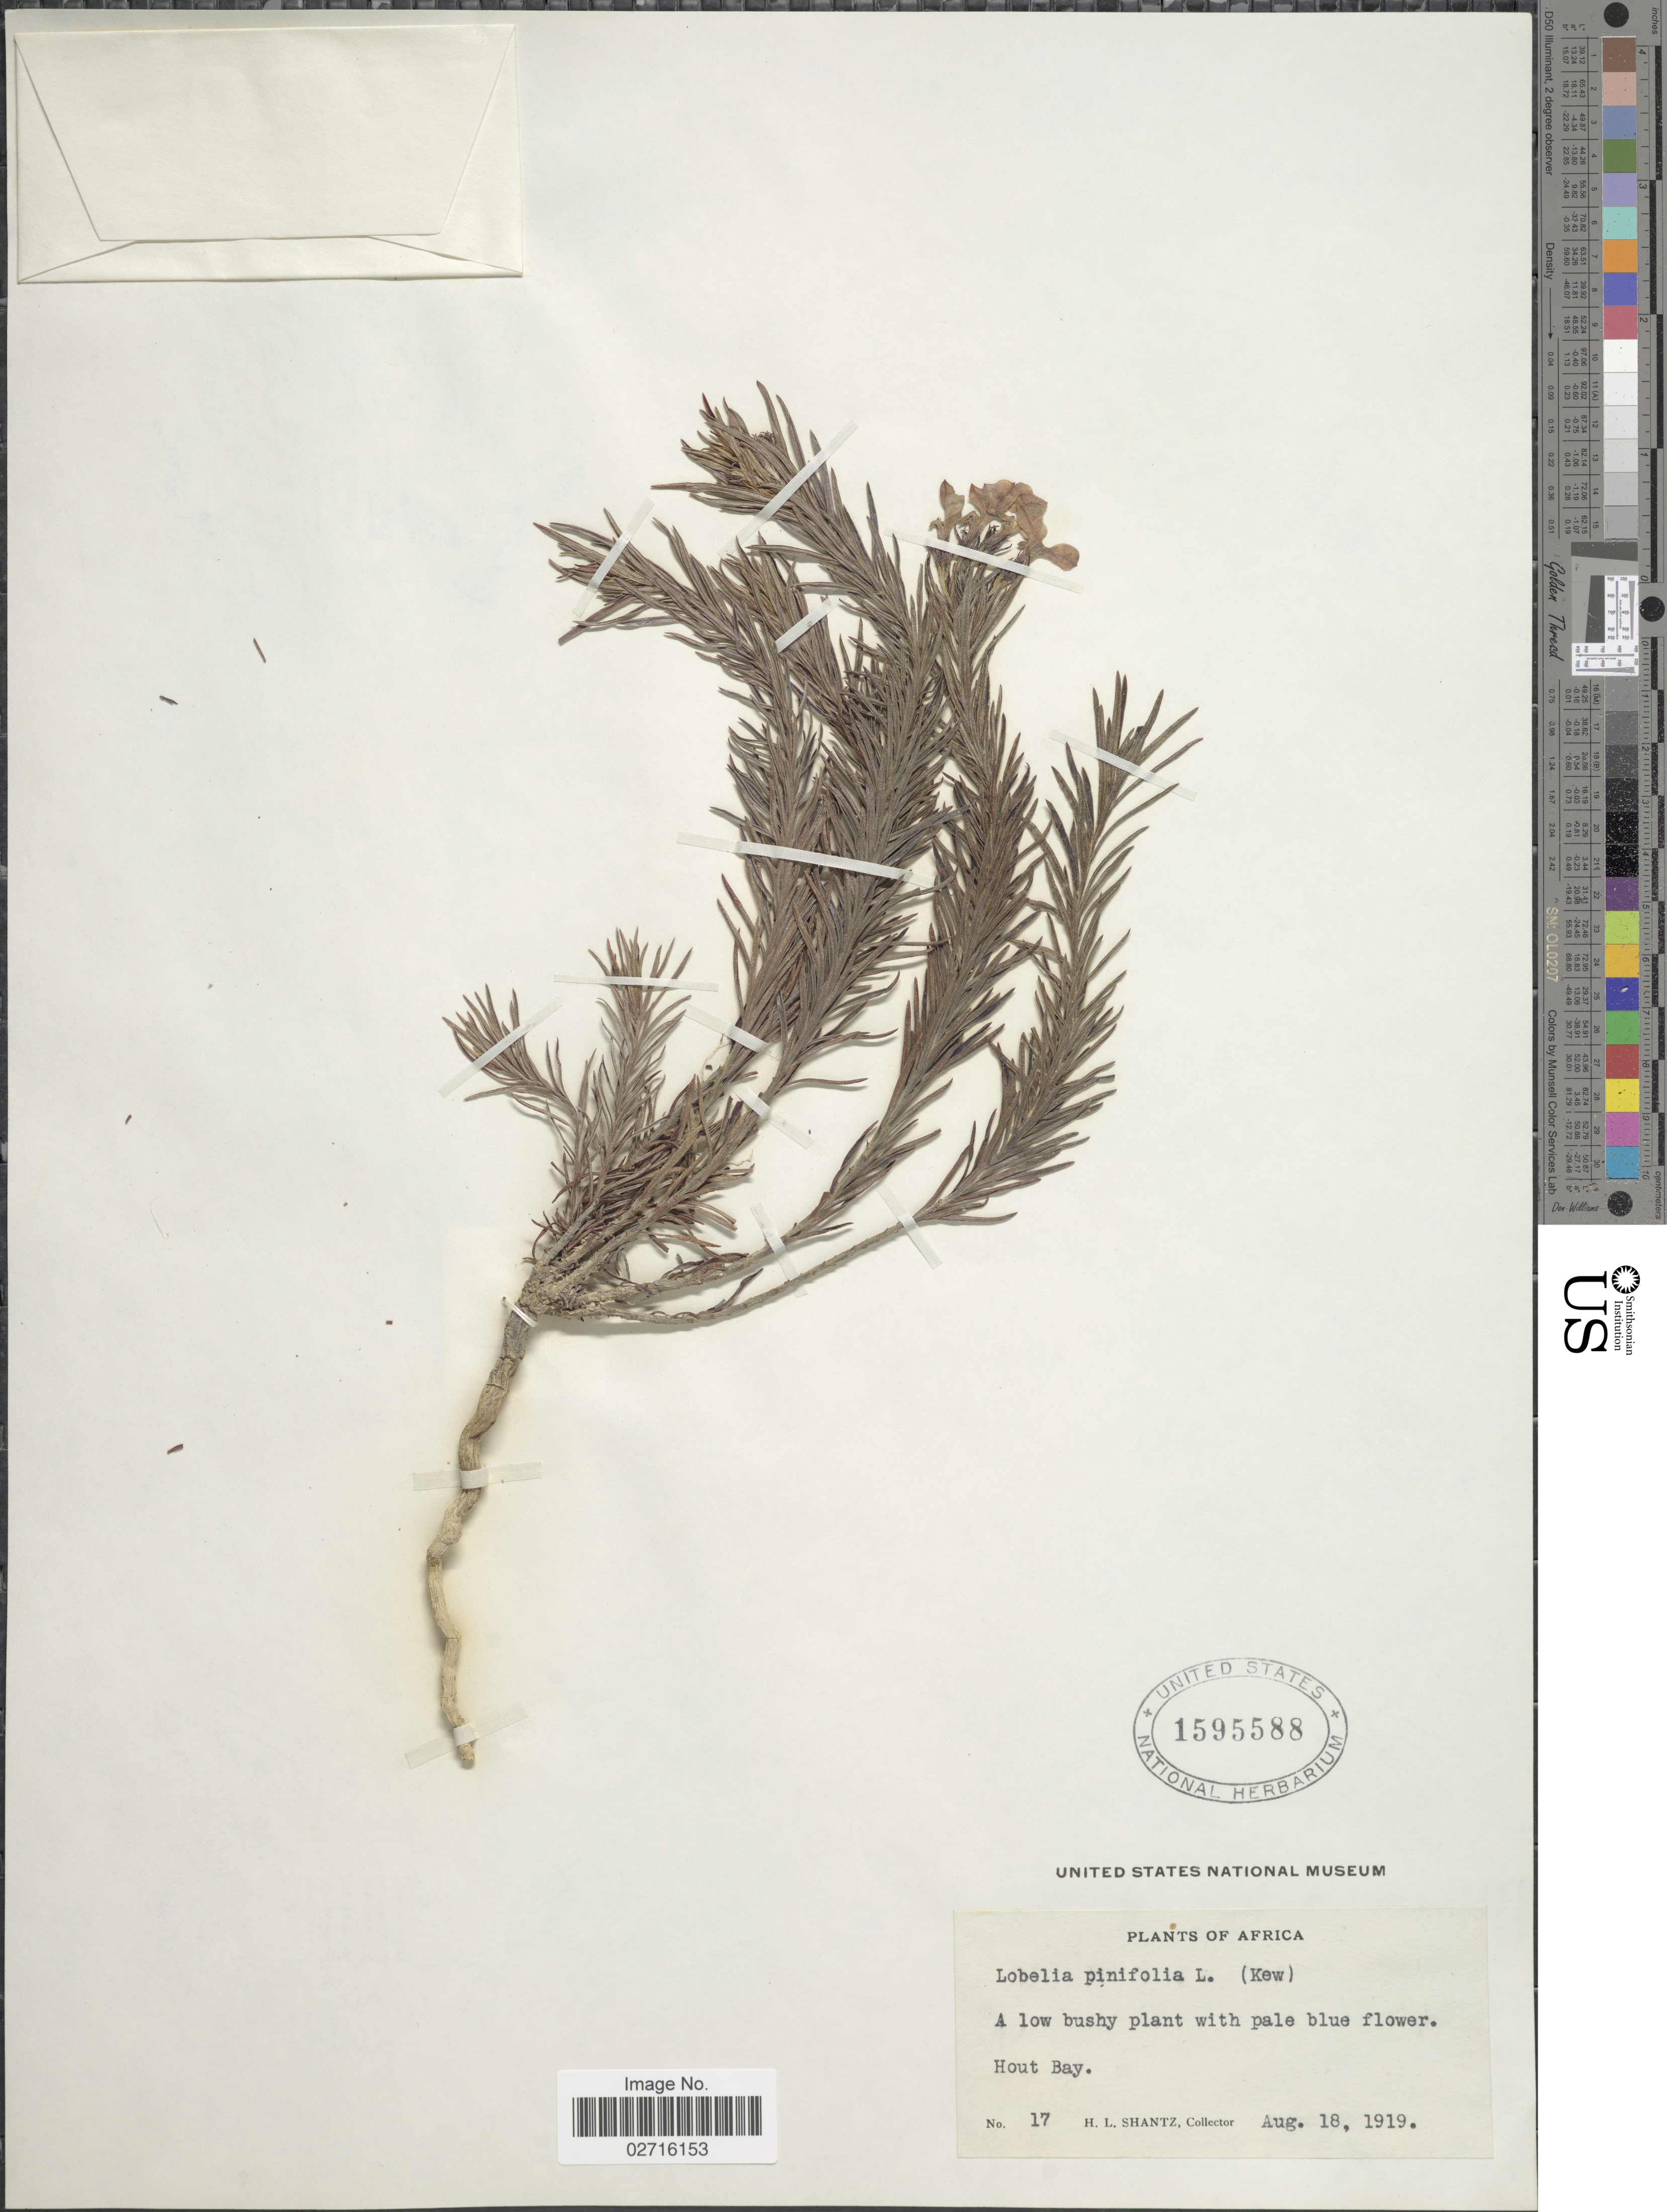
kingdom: Plantae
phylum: Tracheophyta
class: Magnoliopsida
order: Asterales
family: Campanulaceae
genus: Lobelia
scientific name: Lobelia pinifolia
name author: L.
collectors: H. Shantz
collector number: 17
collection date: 1919-08-18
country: South Africa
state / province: Western Cape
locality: Hout Bay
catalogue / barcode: US 1595588